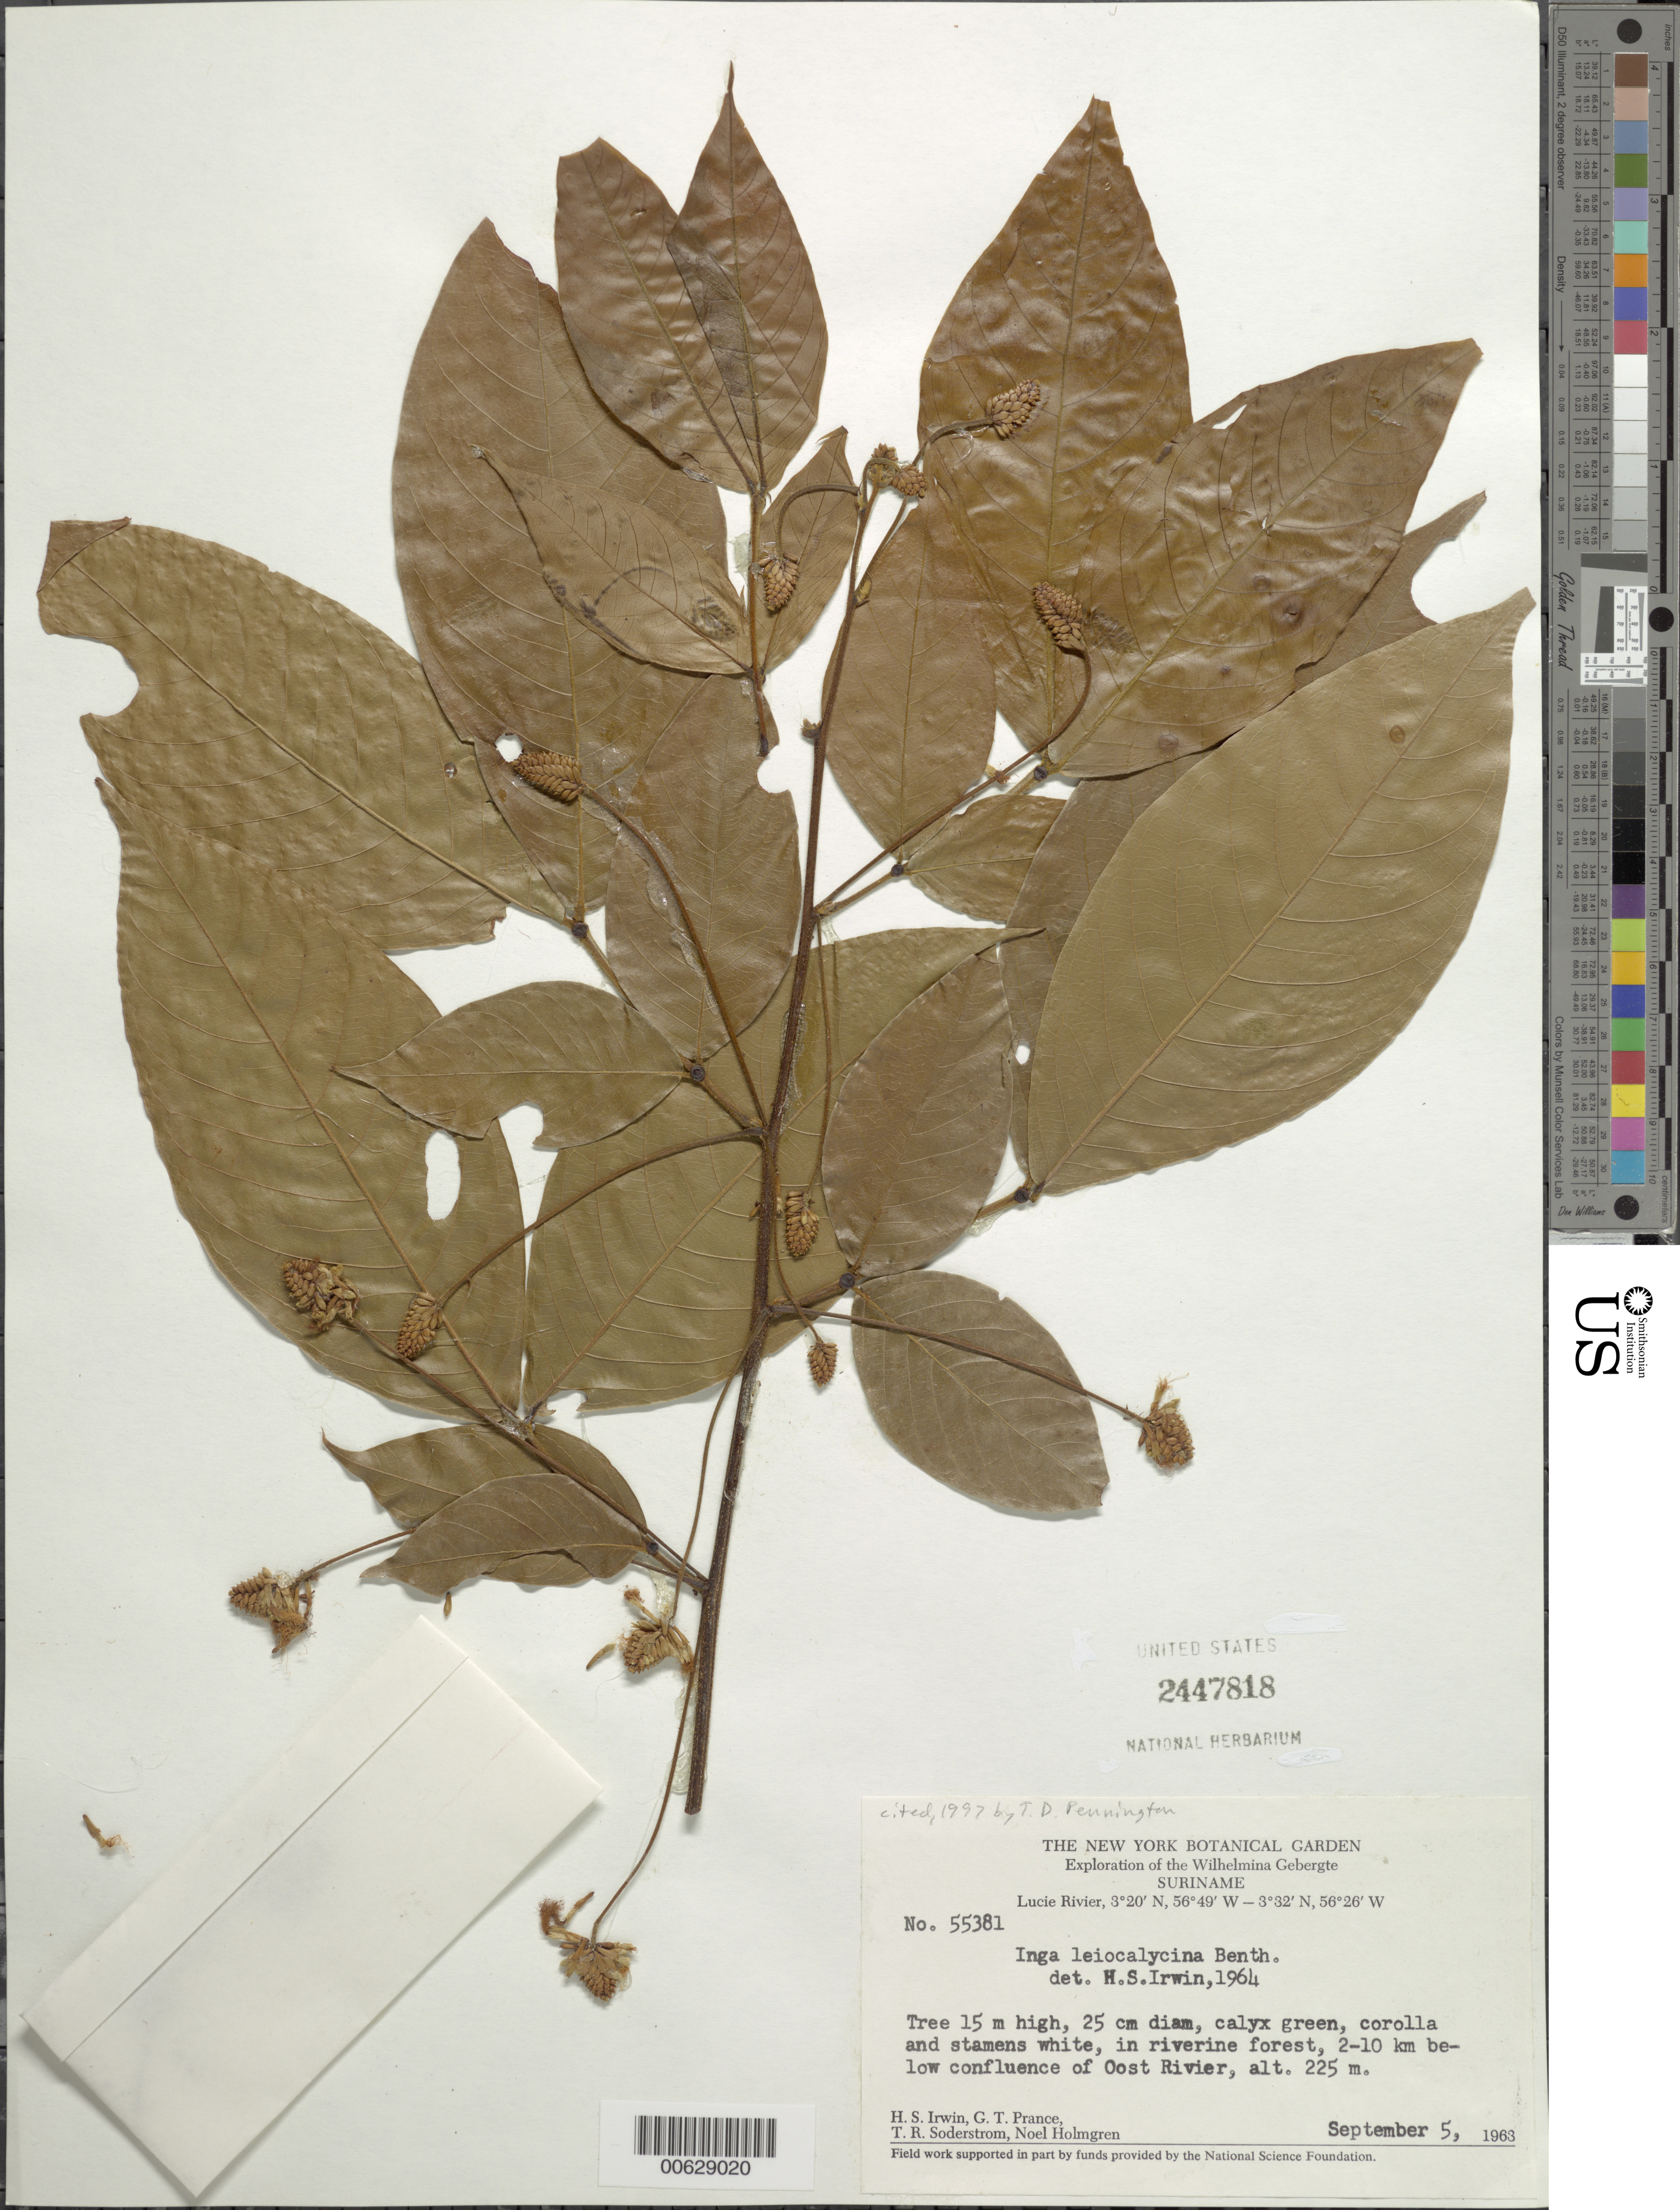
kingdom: Plantae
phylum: Tracheophyta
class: Magnoliopsida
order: Fabales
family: Fabaceae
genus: Inga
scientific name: Inga leiocalycina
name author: Benth.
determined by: Pennington, T. D., (K)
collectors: H. Irwin, G. T. Prance, T. R. Soderstrom & N. H. Holmgren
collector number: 55381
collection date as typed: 5-Sep-63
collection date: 1963-09-05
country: Suriname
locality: Lucie R., 2-10 km below confl. with Oost R., Wilhelmina Gebergte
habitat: Riverine forest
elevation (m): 225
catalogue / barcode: US 2447818